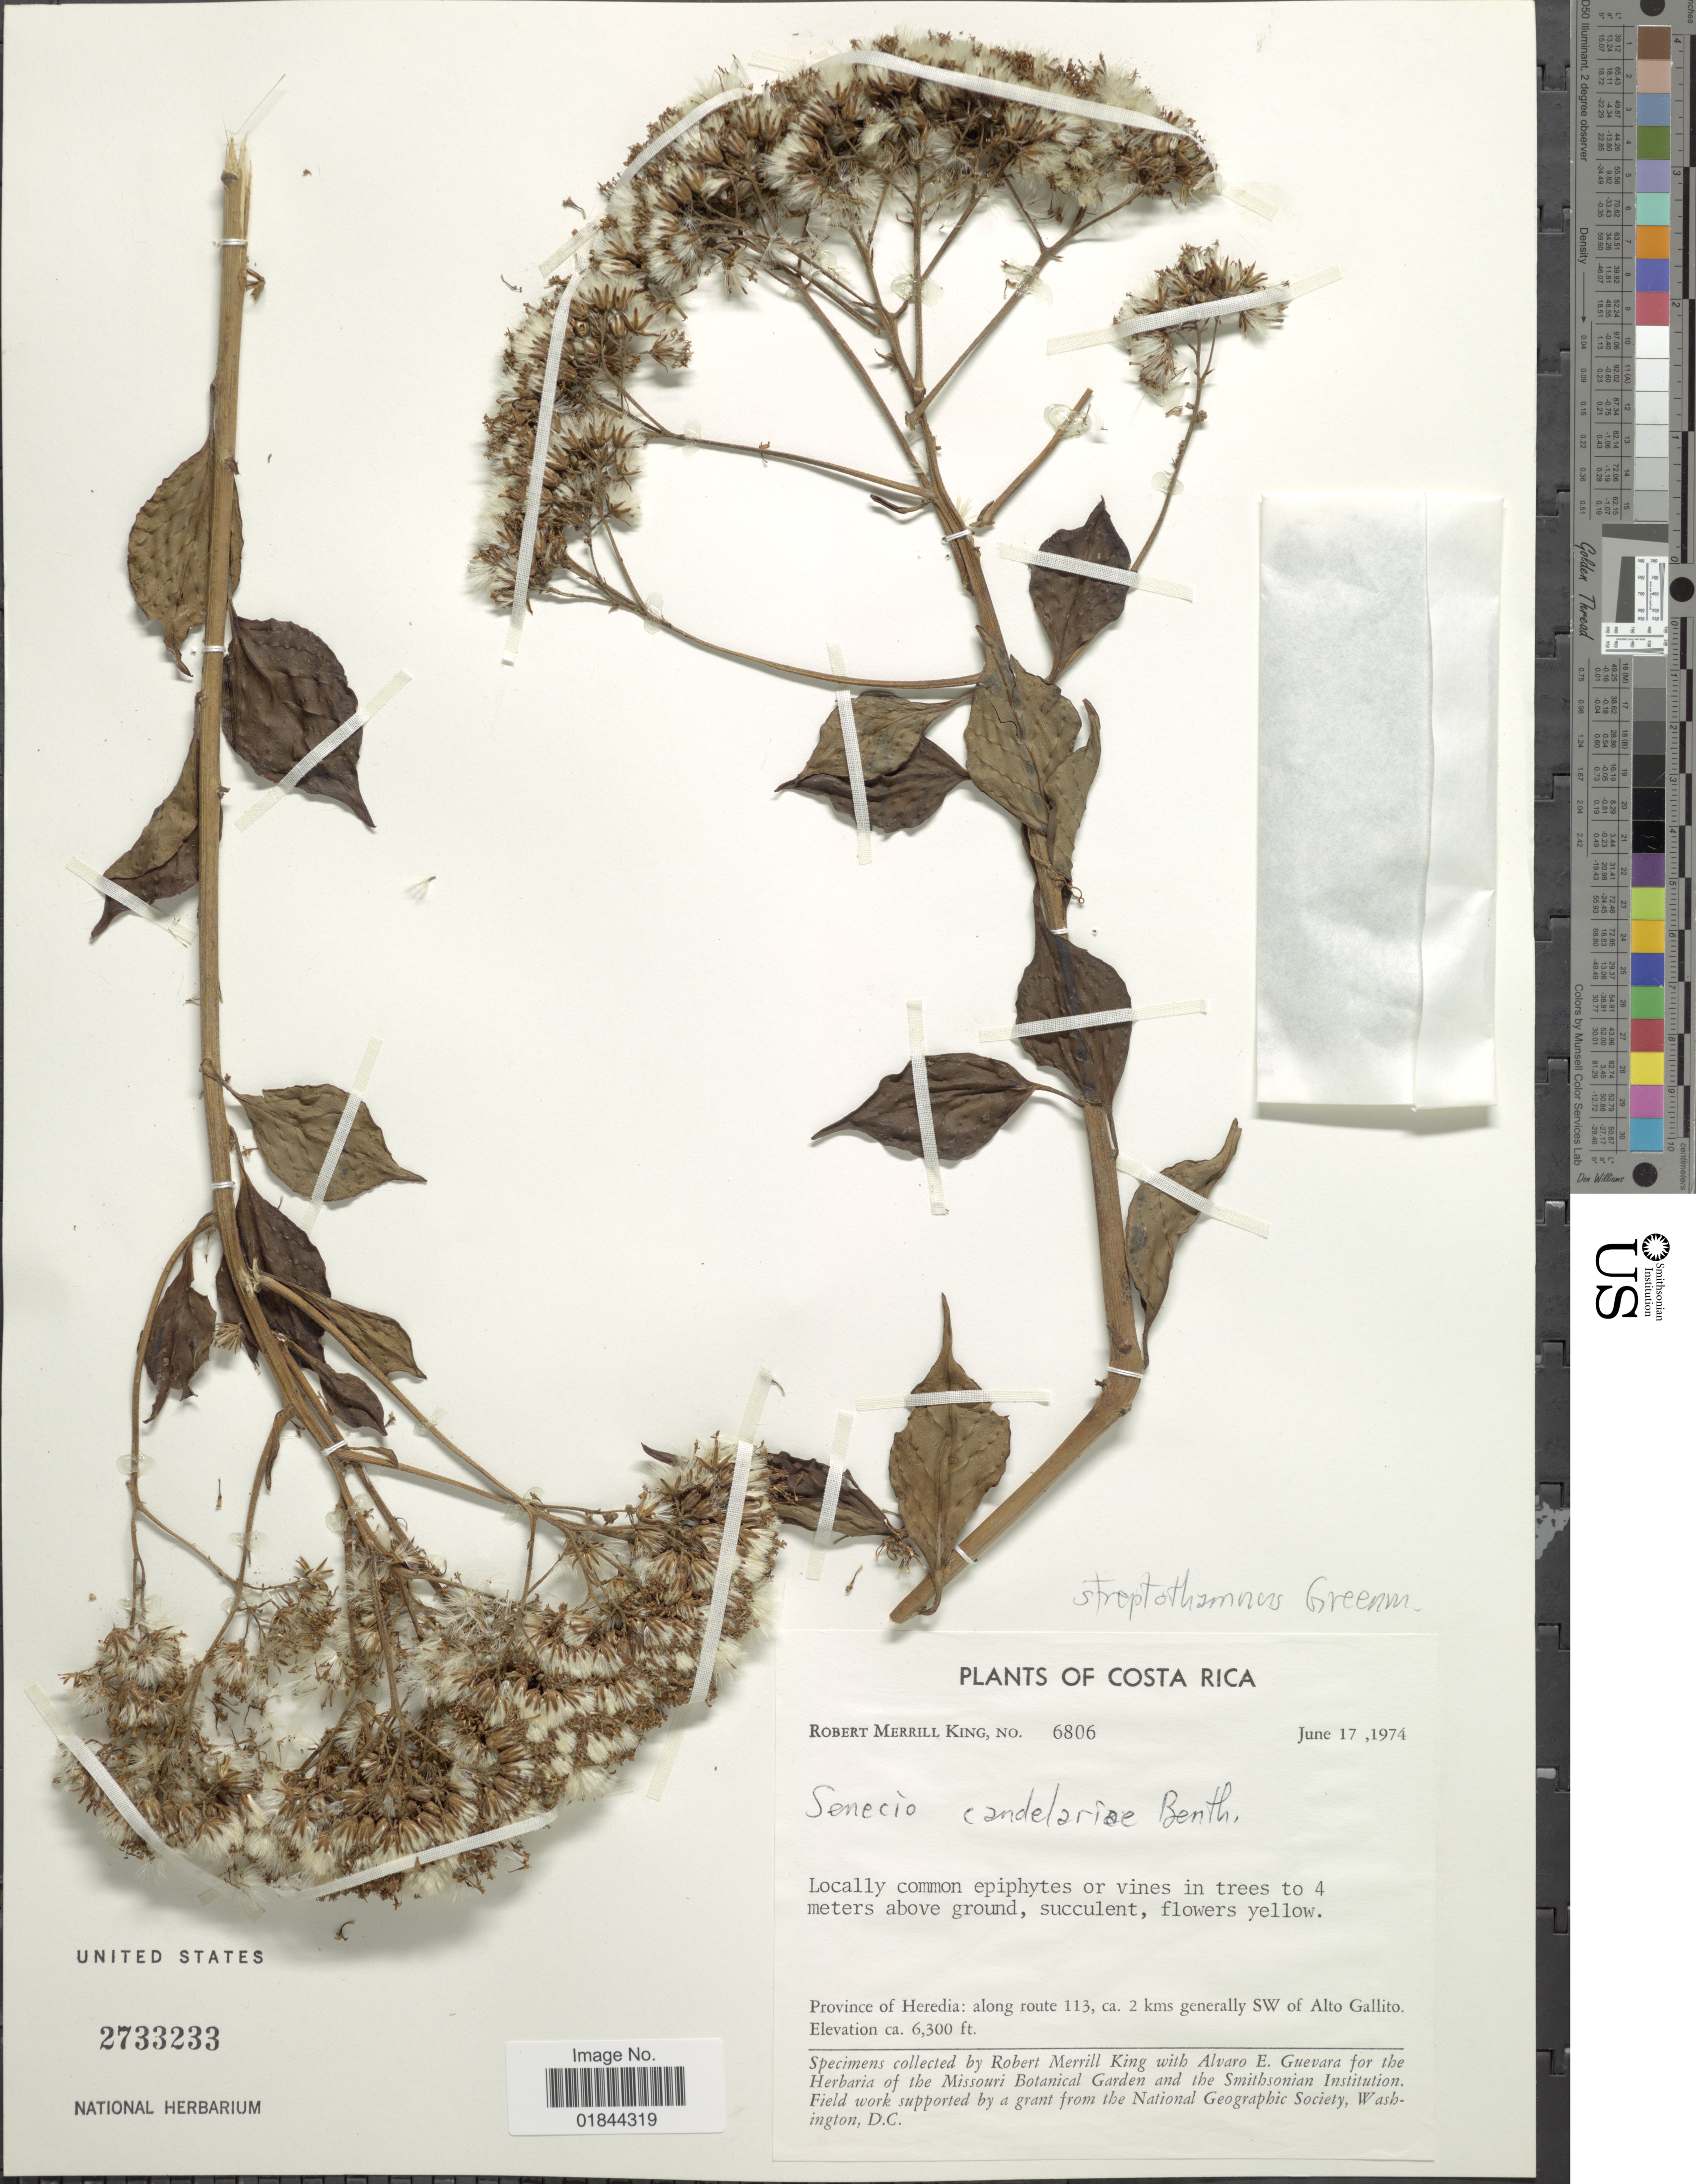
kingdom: Plantae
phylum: Tracheophyta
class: Magnoliopsida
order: Asterales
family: Asteraceae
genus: Pentacalia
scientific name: Pentacalia streptothamna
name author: (Greenm. ex Standl.) H. Rob. & Cuatrec.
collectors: R. M. King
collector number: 6806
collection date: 1974-06-17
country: Costa Rica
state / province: Heredia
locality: Along route 113, ca. 2 kms generally SW of Alto Gallito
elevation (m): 1920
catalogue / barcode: US 2733233